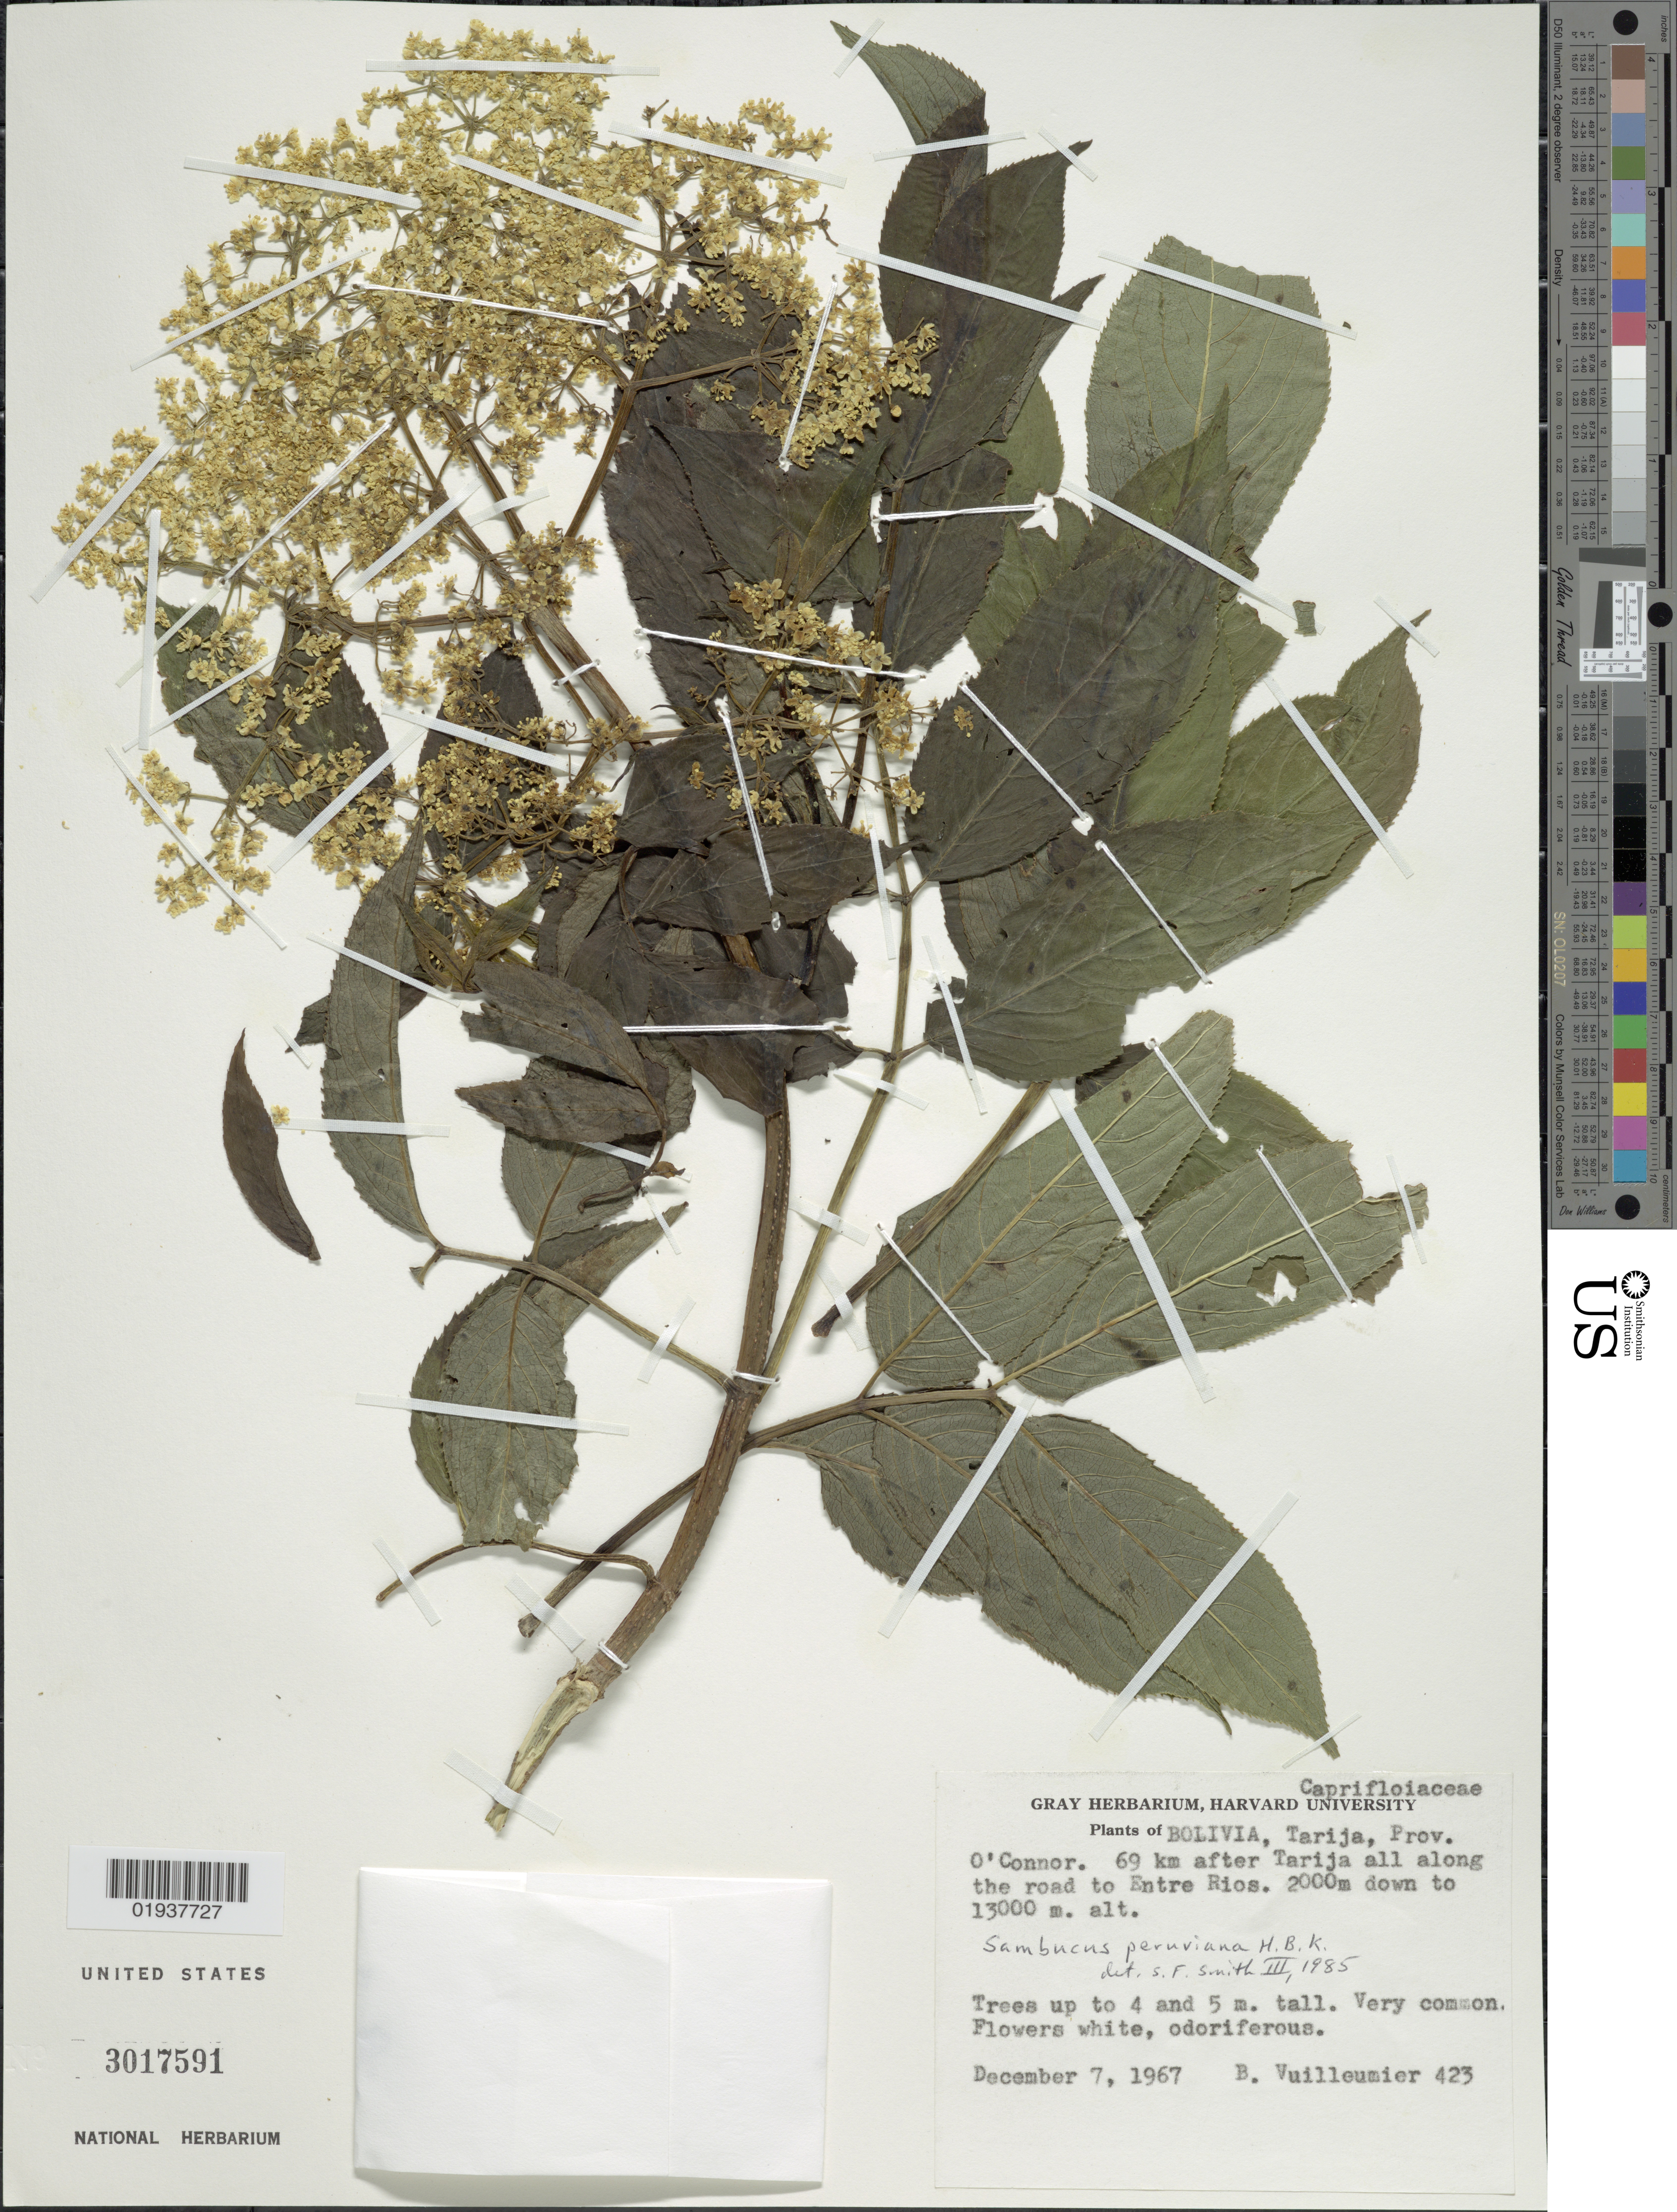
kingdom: Plantae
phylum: Tracheophyta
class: Magnoliopsida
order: Dipsacales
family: Viburnaceae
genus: Sambucus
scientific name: Sambucus peruviana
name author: Kunth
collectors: B. Vuilleumier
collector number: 423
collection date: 1967-12-07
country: Bolivia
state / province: Tarija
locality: Tarija, Prov. O'Connor. 69 km after Tarija all along the road to Entre Rios.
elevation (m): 2000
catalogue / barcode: US 3017591